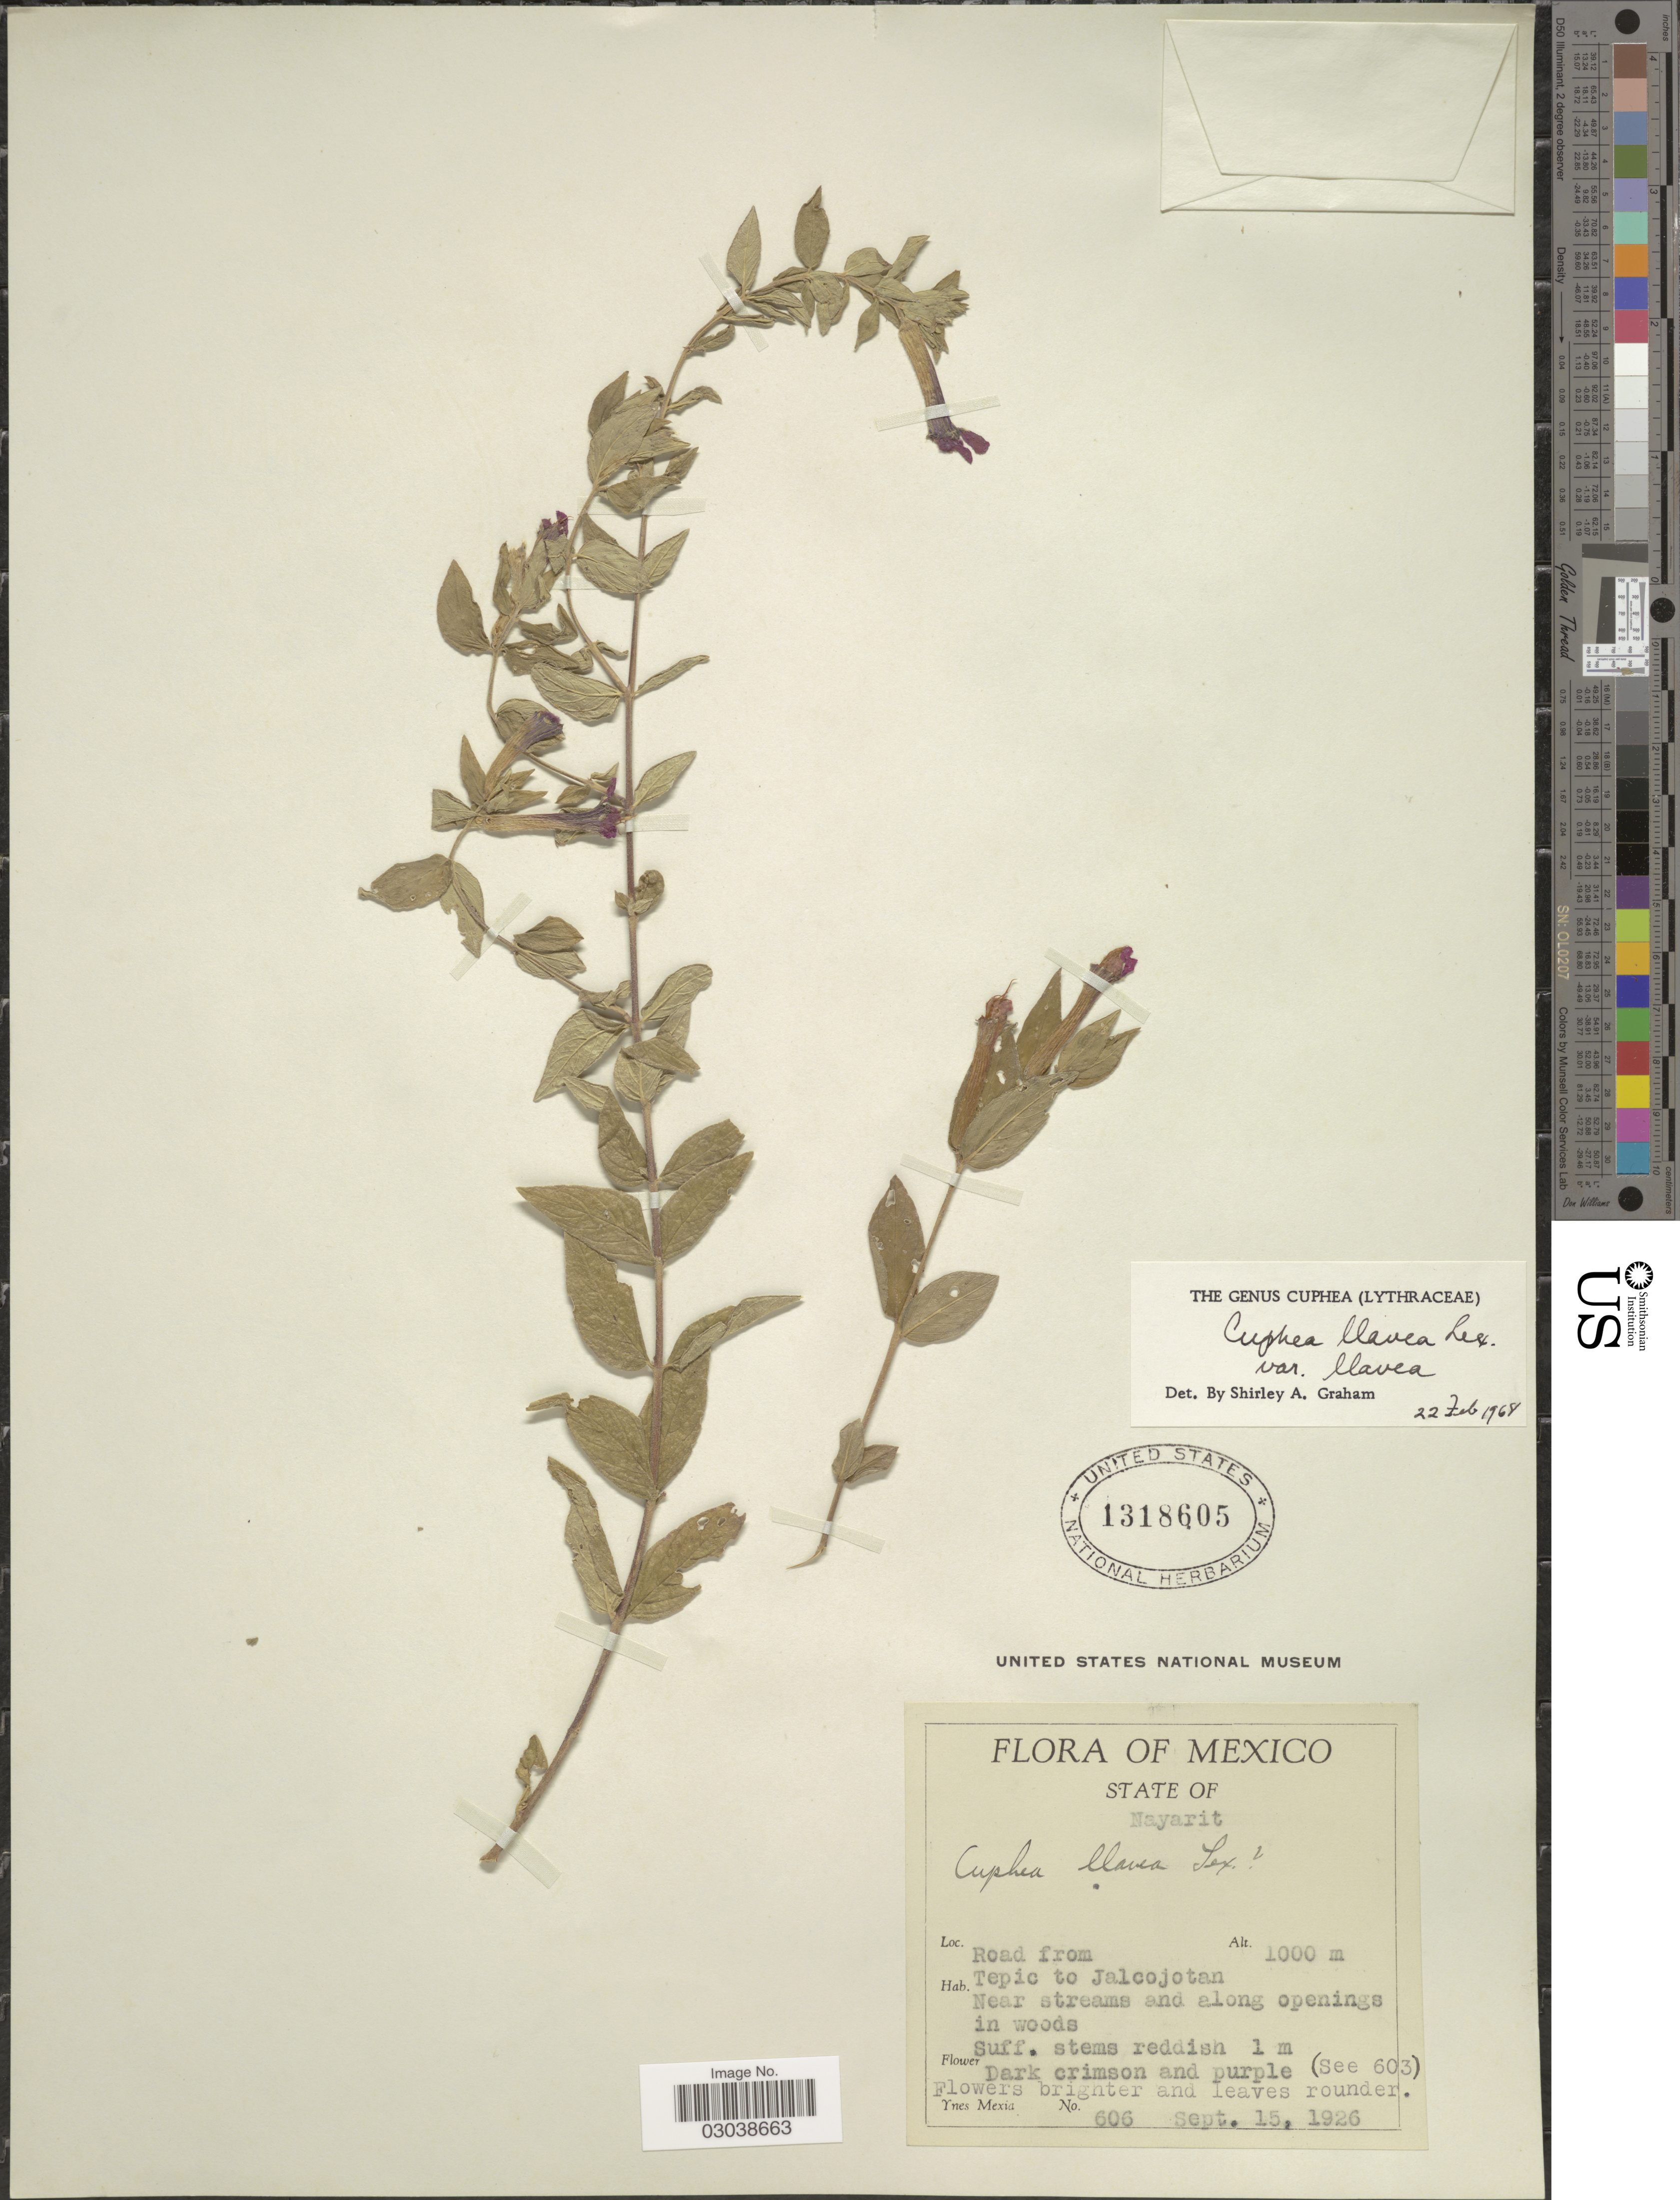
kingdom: Plantae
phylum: Tracheophyta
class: Magnoliopsida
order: Myrtales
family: Lythraceae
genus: Cuphea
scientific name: Cuphea llavea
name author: Lex.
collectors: Y. Mexia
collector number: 606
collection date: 1926-09-15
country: Mexico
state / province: Nayarit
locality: Road from Tepic to Jalcojotan.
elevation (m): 1000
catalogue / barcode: US 1318605